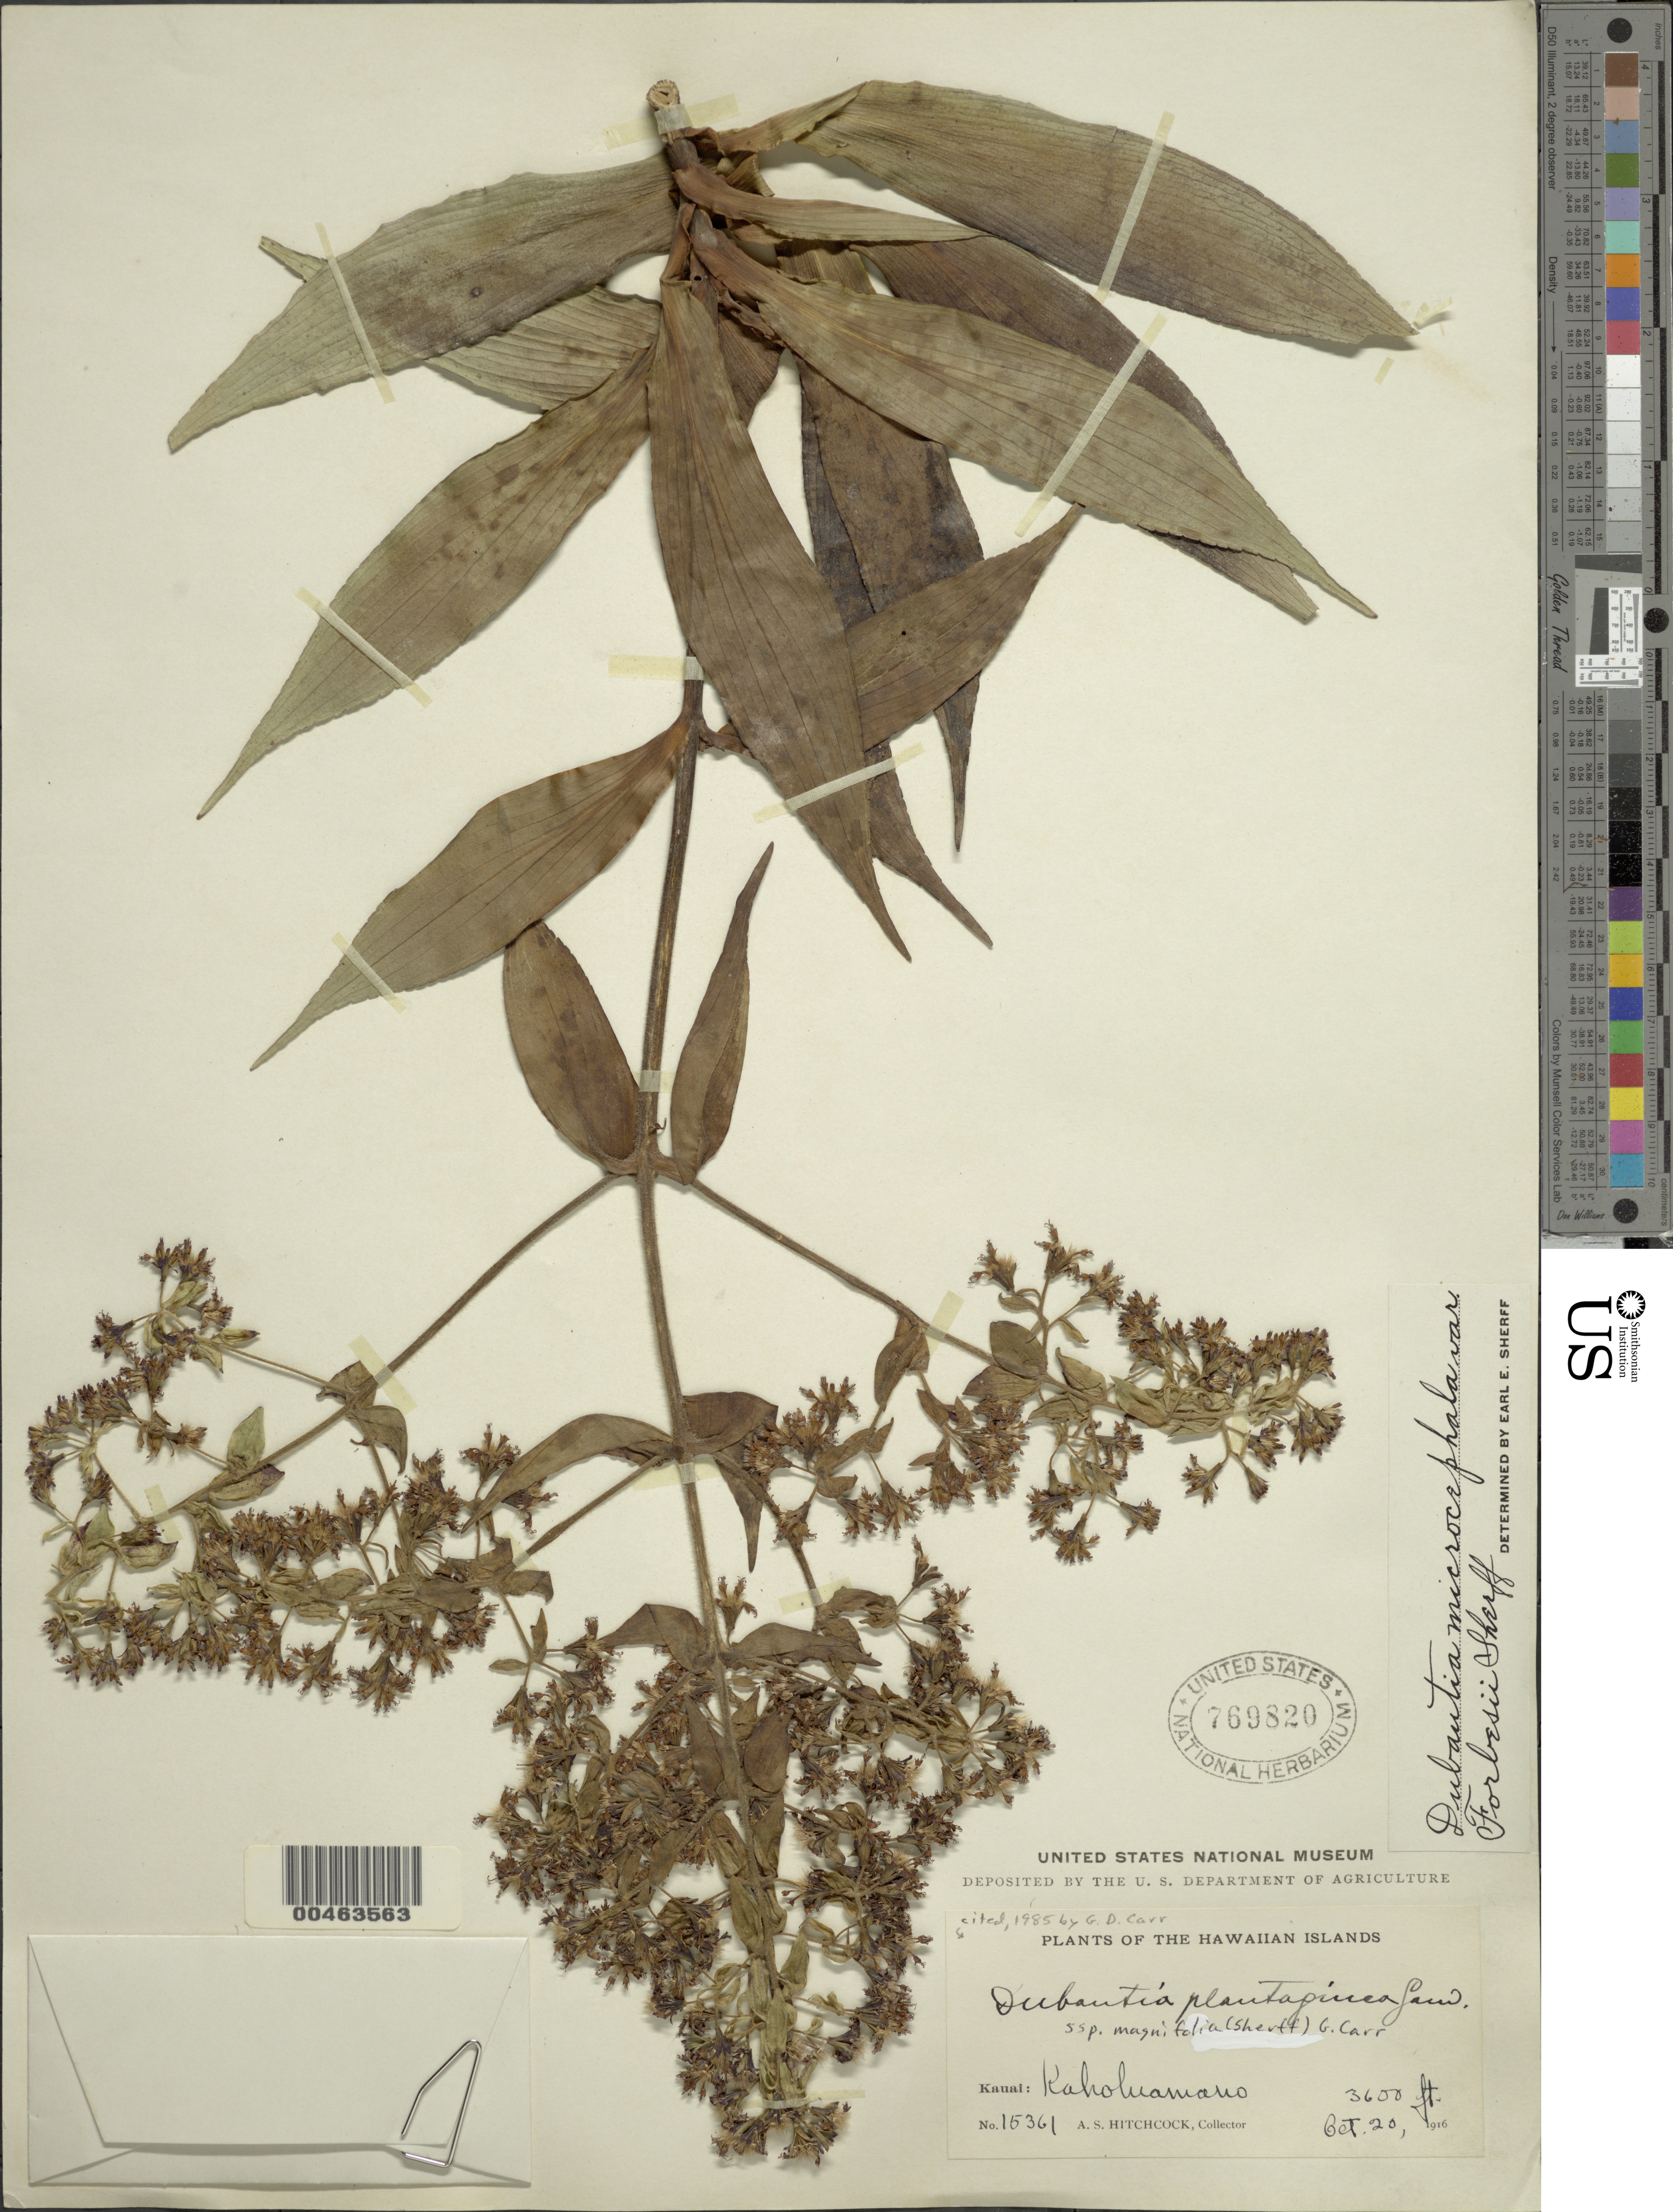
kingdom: Plantae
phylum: Tracheophyta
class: Magnoliopsida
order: Asterales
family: Asteraceae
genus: Dubautia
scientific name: Dubautia plantaginea subsp. magnifolia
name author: (Sherff) G.D. Carr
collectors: A. S. Hitchcock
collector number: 15361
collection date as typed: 20 Oct 1916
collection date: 1916-10-20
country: United States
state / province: Hawaii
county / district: Kauai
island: Kaua'i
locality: Kaholuamano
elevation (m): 1097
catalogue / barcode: US 769820